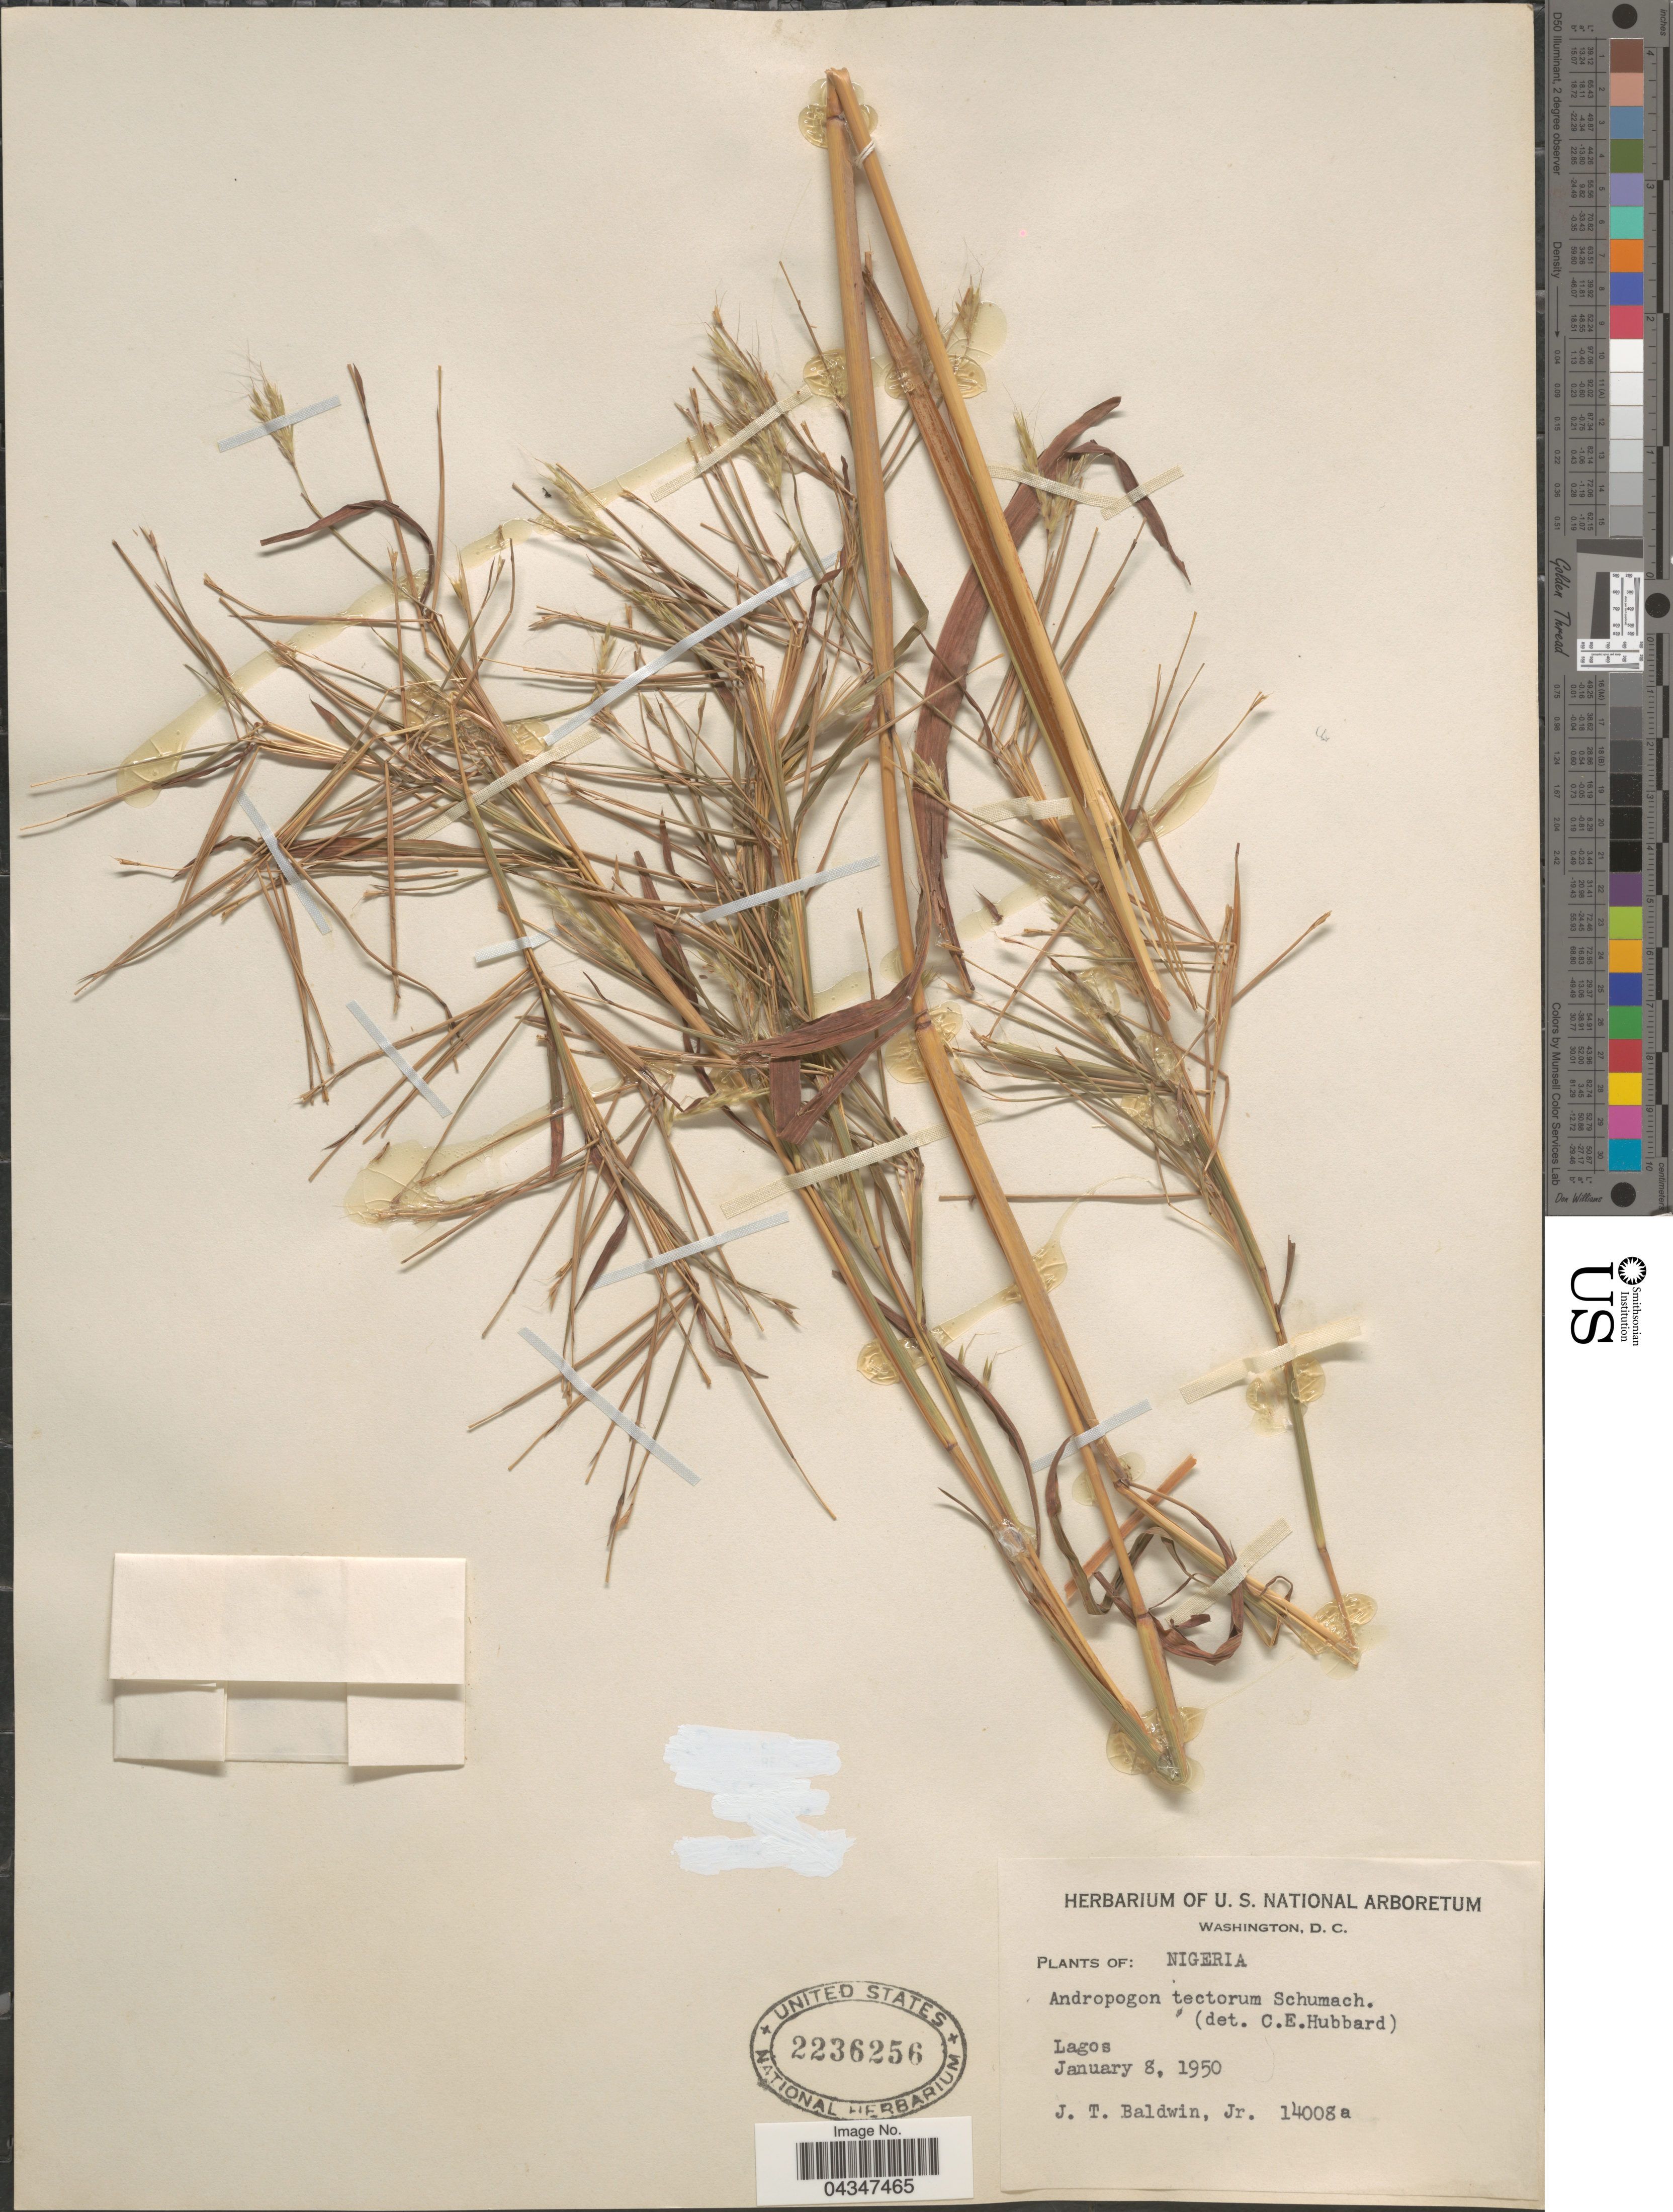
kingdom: Plantae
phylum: Tracheophyta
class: Liliopsida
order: Poales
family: Poaceae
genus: Andropogon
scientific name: Andropogon tectorum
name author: Schumach. & Thonn.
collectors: J. T. Baldwin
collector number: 14008a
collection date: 1950-01-08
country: Nigeria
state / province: Lagos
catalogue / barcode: US 2236256